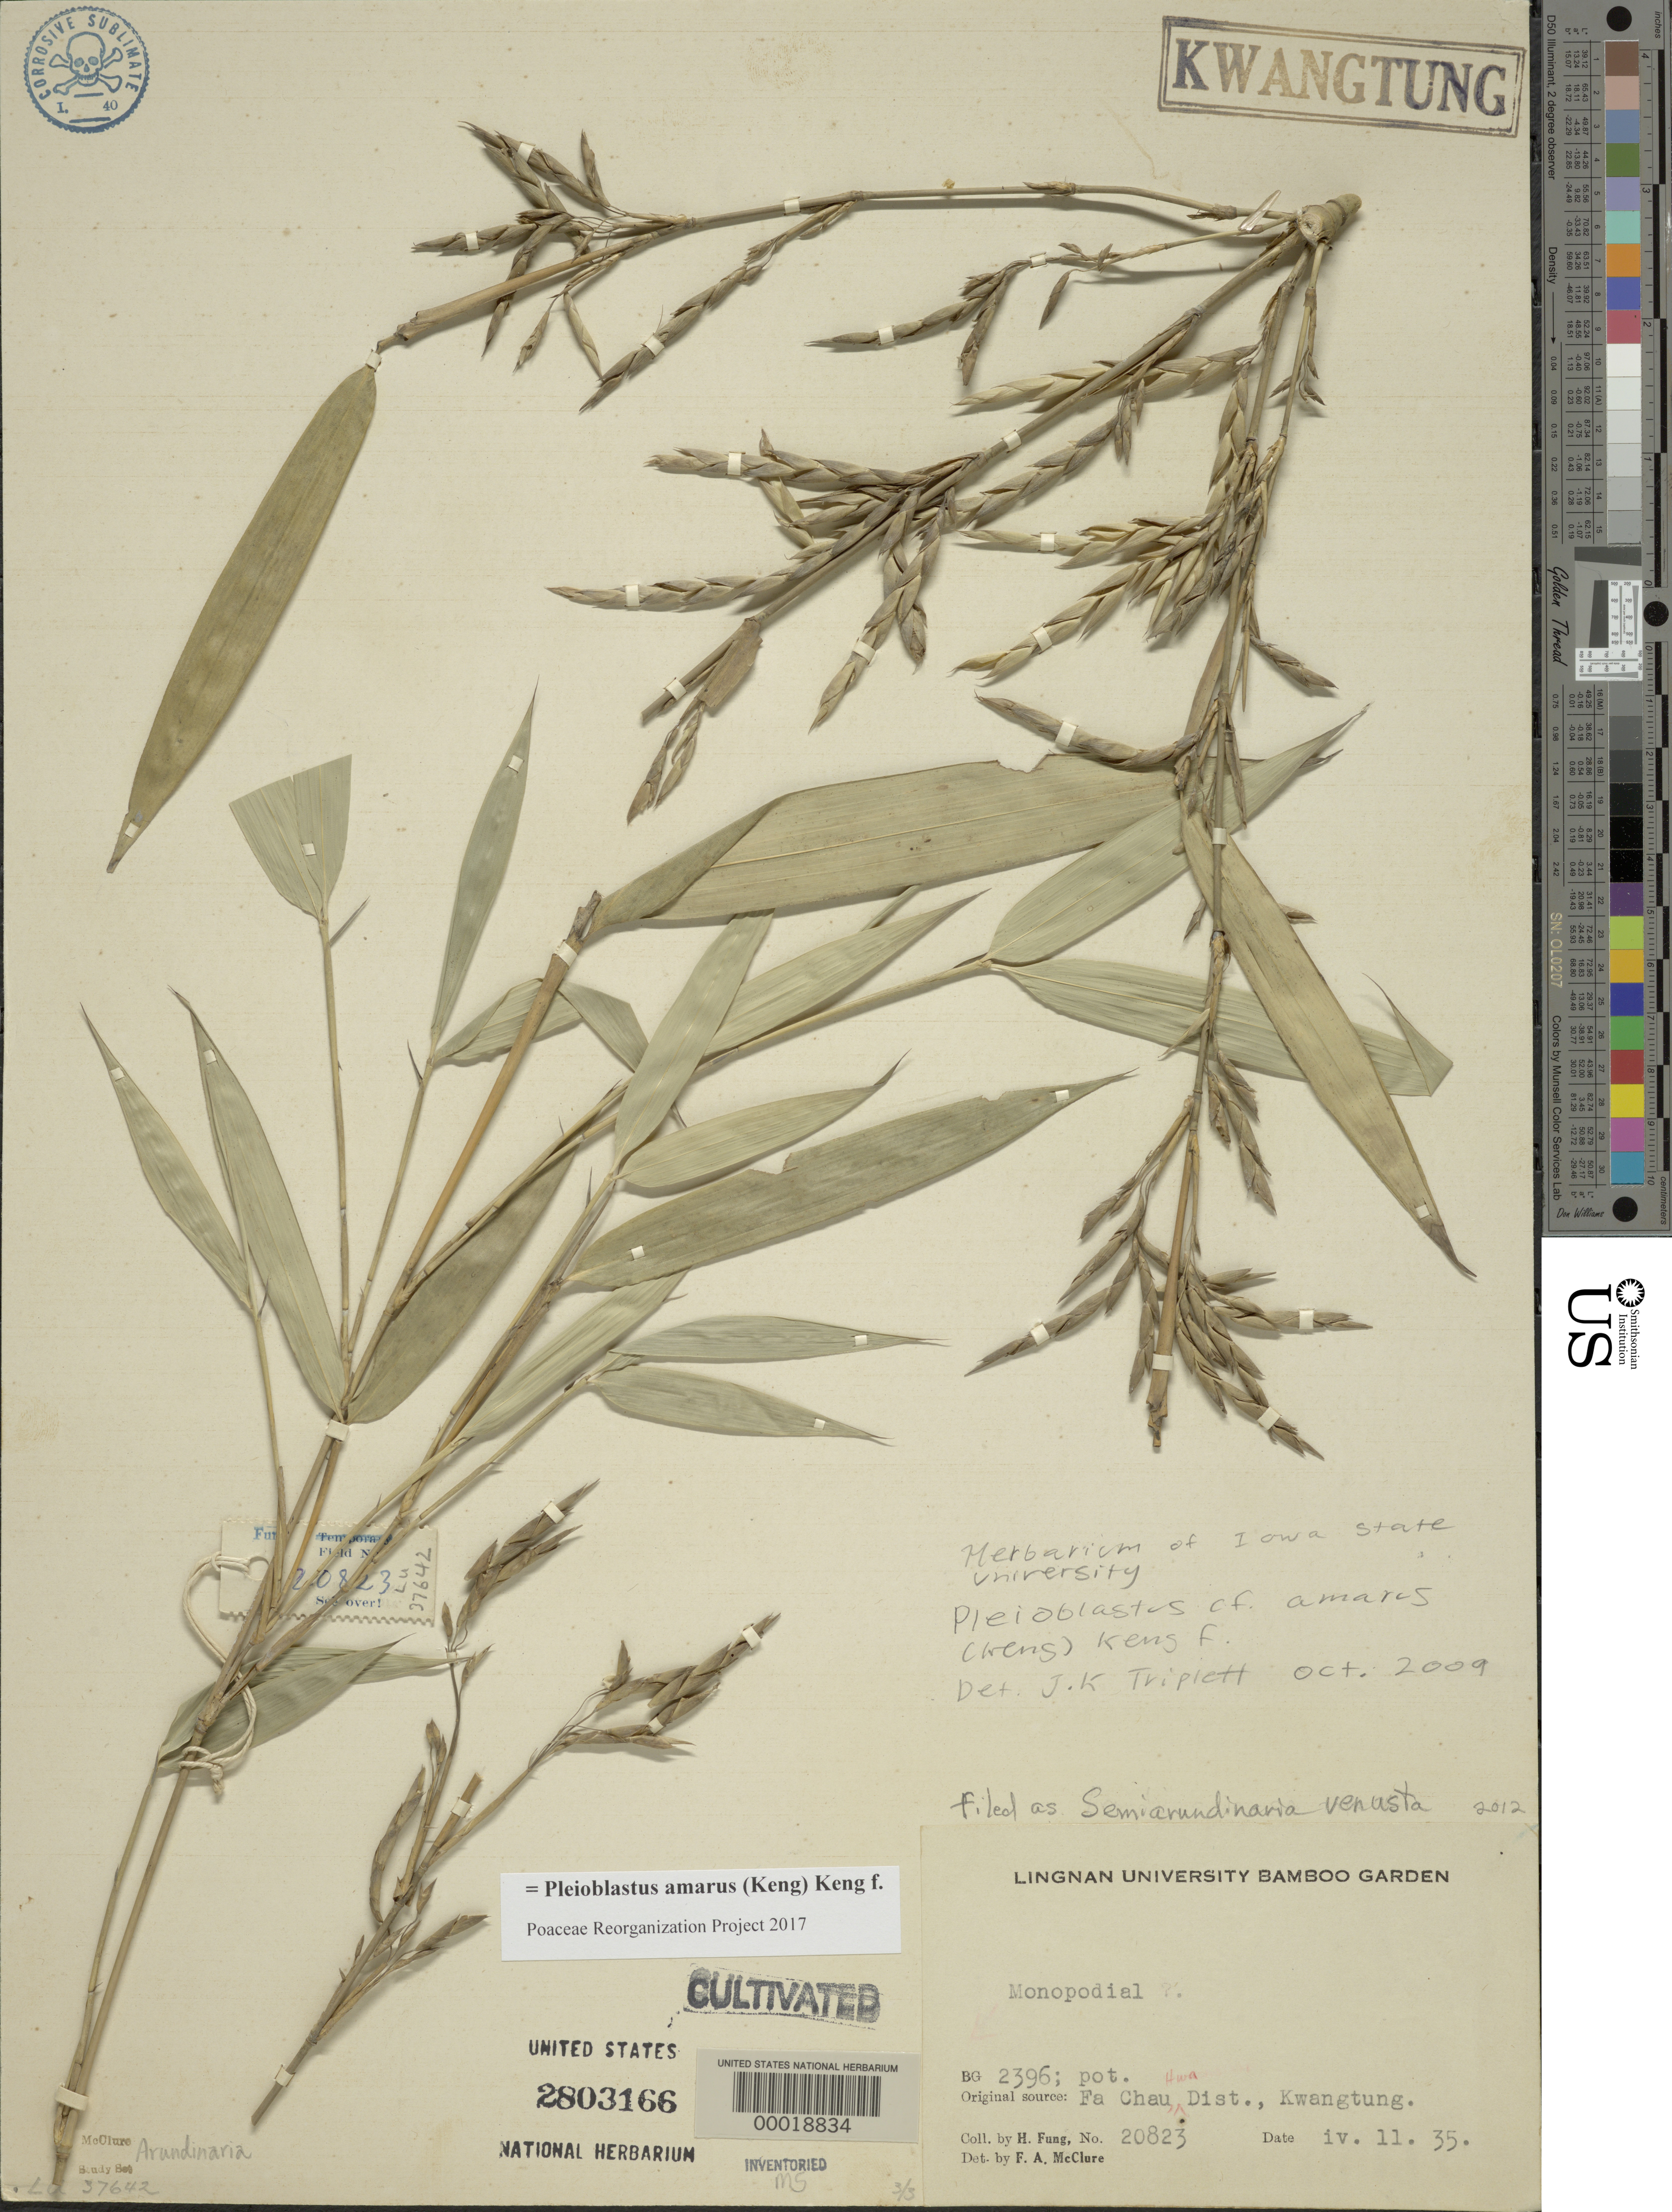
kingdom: Plantae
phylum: Tracheophyta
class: Liliopsida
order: Poales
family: Poaceae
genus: Pleioblastus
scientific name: Pleioblastus amarus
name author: (Keng) Keng f.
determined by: Triplett, J. K.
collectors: H. L. Fung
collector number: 20823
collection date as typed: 11 Apr 1935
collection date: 1935-04-11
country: China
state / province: Guangdong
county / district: Hwa-Hsien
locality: Original collection from Fa Chau, grown in Lingnan University Bamboo Garden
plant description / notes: Original source: Fa Chau Hwa Dist., Kwangtung, China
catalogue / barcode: US 2803166